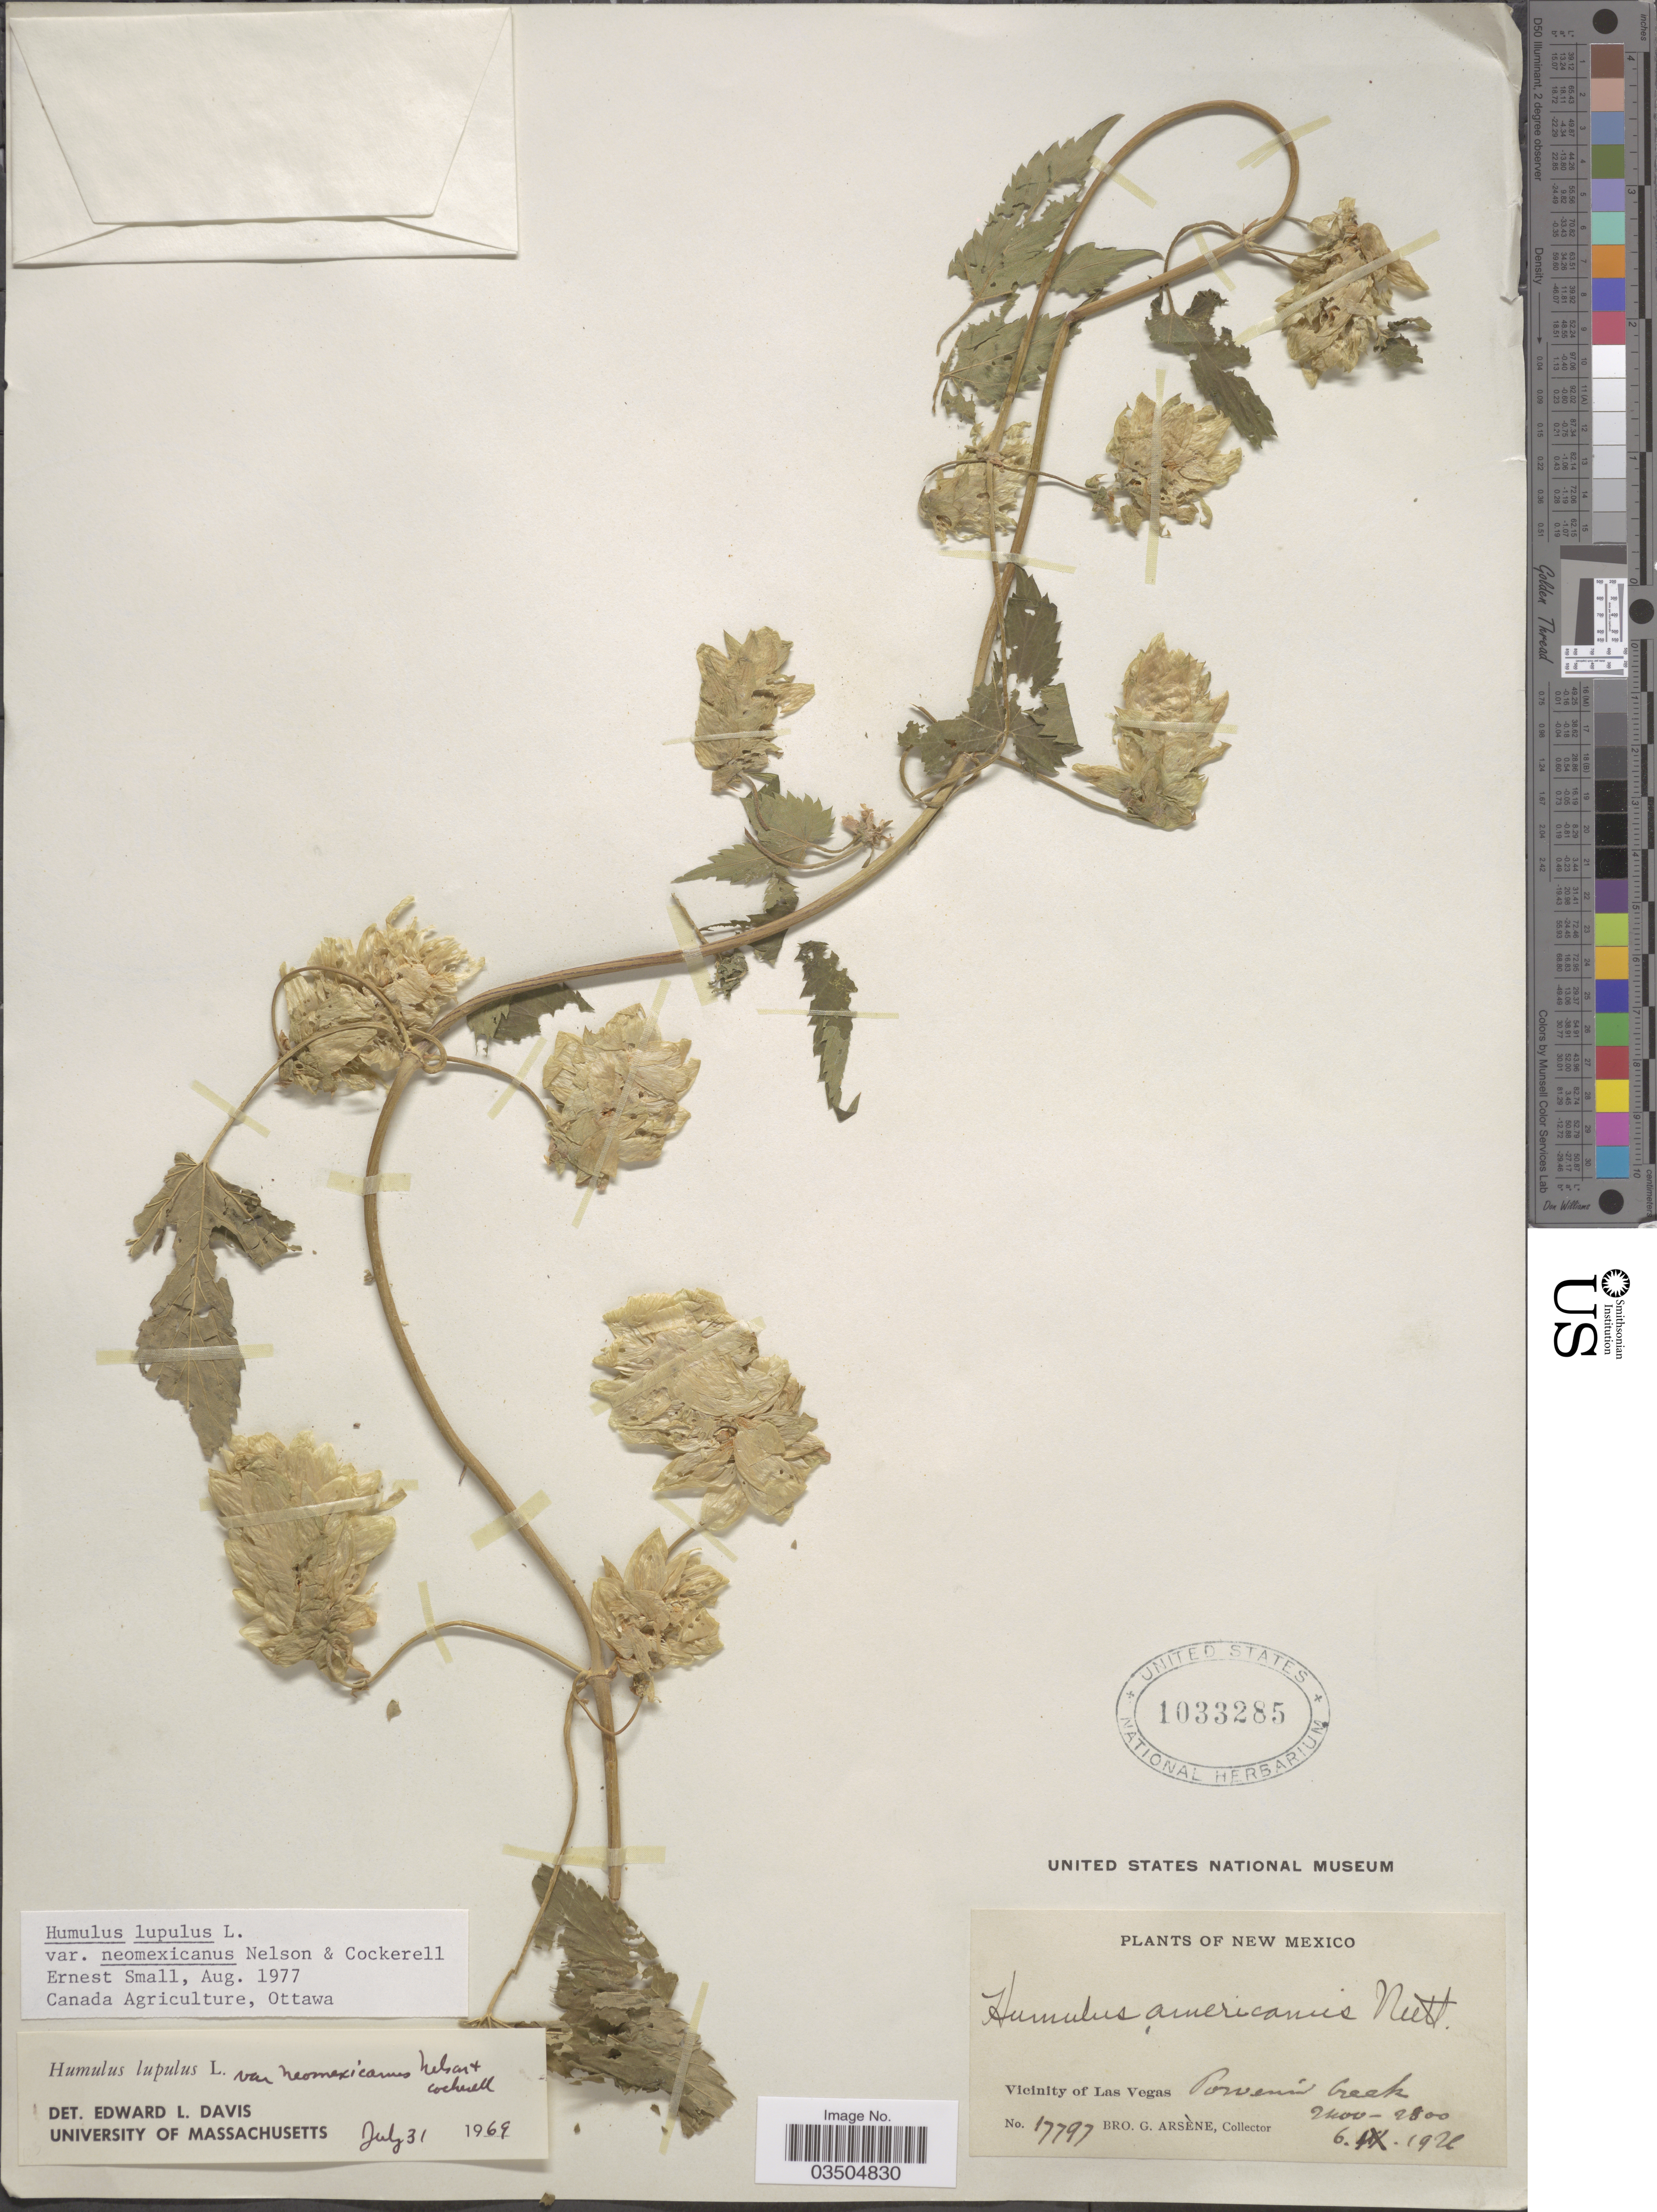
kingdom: Plantae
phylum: Tracheophyta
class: Magnoliopsida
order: Rosales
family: Cannabaceae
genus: Humulus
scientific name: Humulus neomexicanus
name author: (A. Nelson & Cockerell) Rydb.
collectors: Bro. G. Arsène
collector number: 17797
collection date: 1926-09-06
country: United States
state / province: New Mexico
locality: Vicinity of Las Vegas, Porvenir Creek.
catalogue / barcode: US 1033285